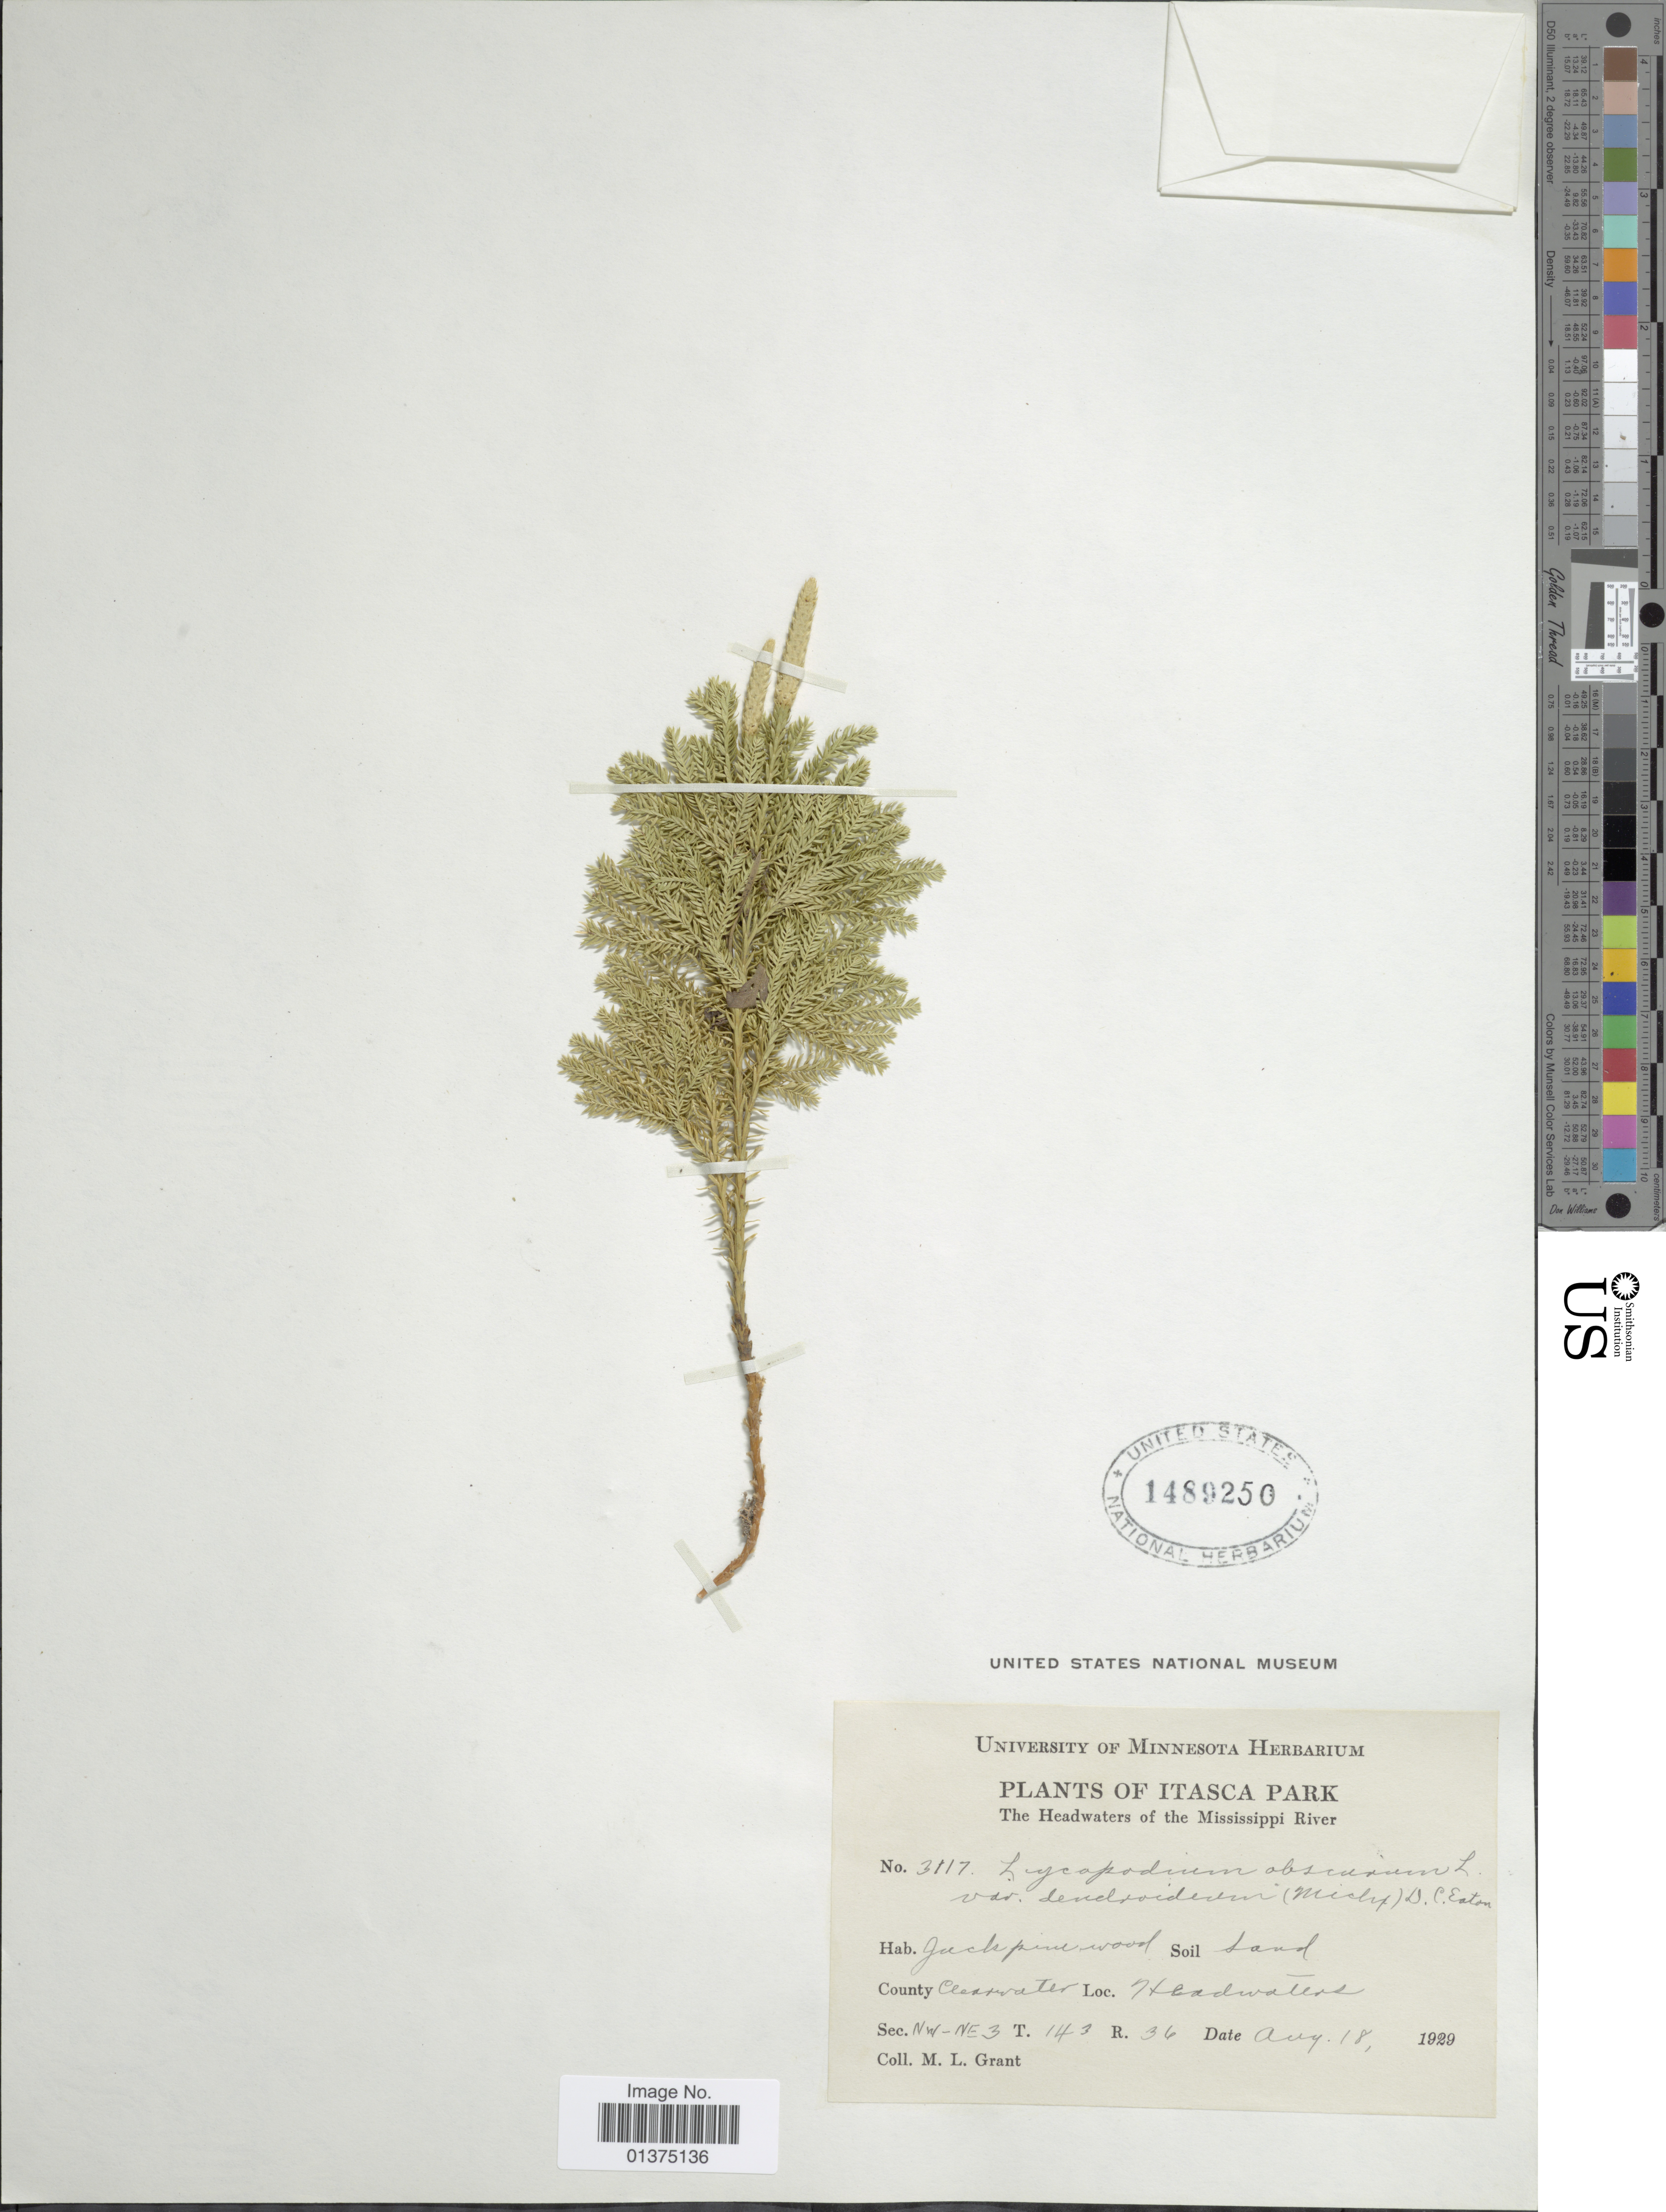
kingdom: Plantae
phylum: Tracheophyta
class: Lycopodiopsida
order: Lycopodiales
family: Lycopodiaceae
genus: Dendrolycopodium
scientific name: Dendrolycopodium dendroideum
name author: (Michx.) A. Haines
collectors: M. L. Grant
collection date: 1929-08-18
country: United States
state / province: Minnesota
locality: Itasca Park, The Headwaters of the Mississippi River, Jack pine wood, County Clearwater, Headwaters, Sec. NW-NE3, T143, R36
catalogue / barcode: US 1489250